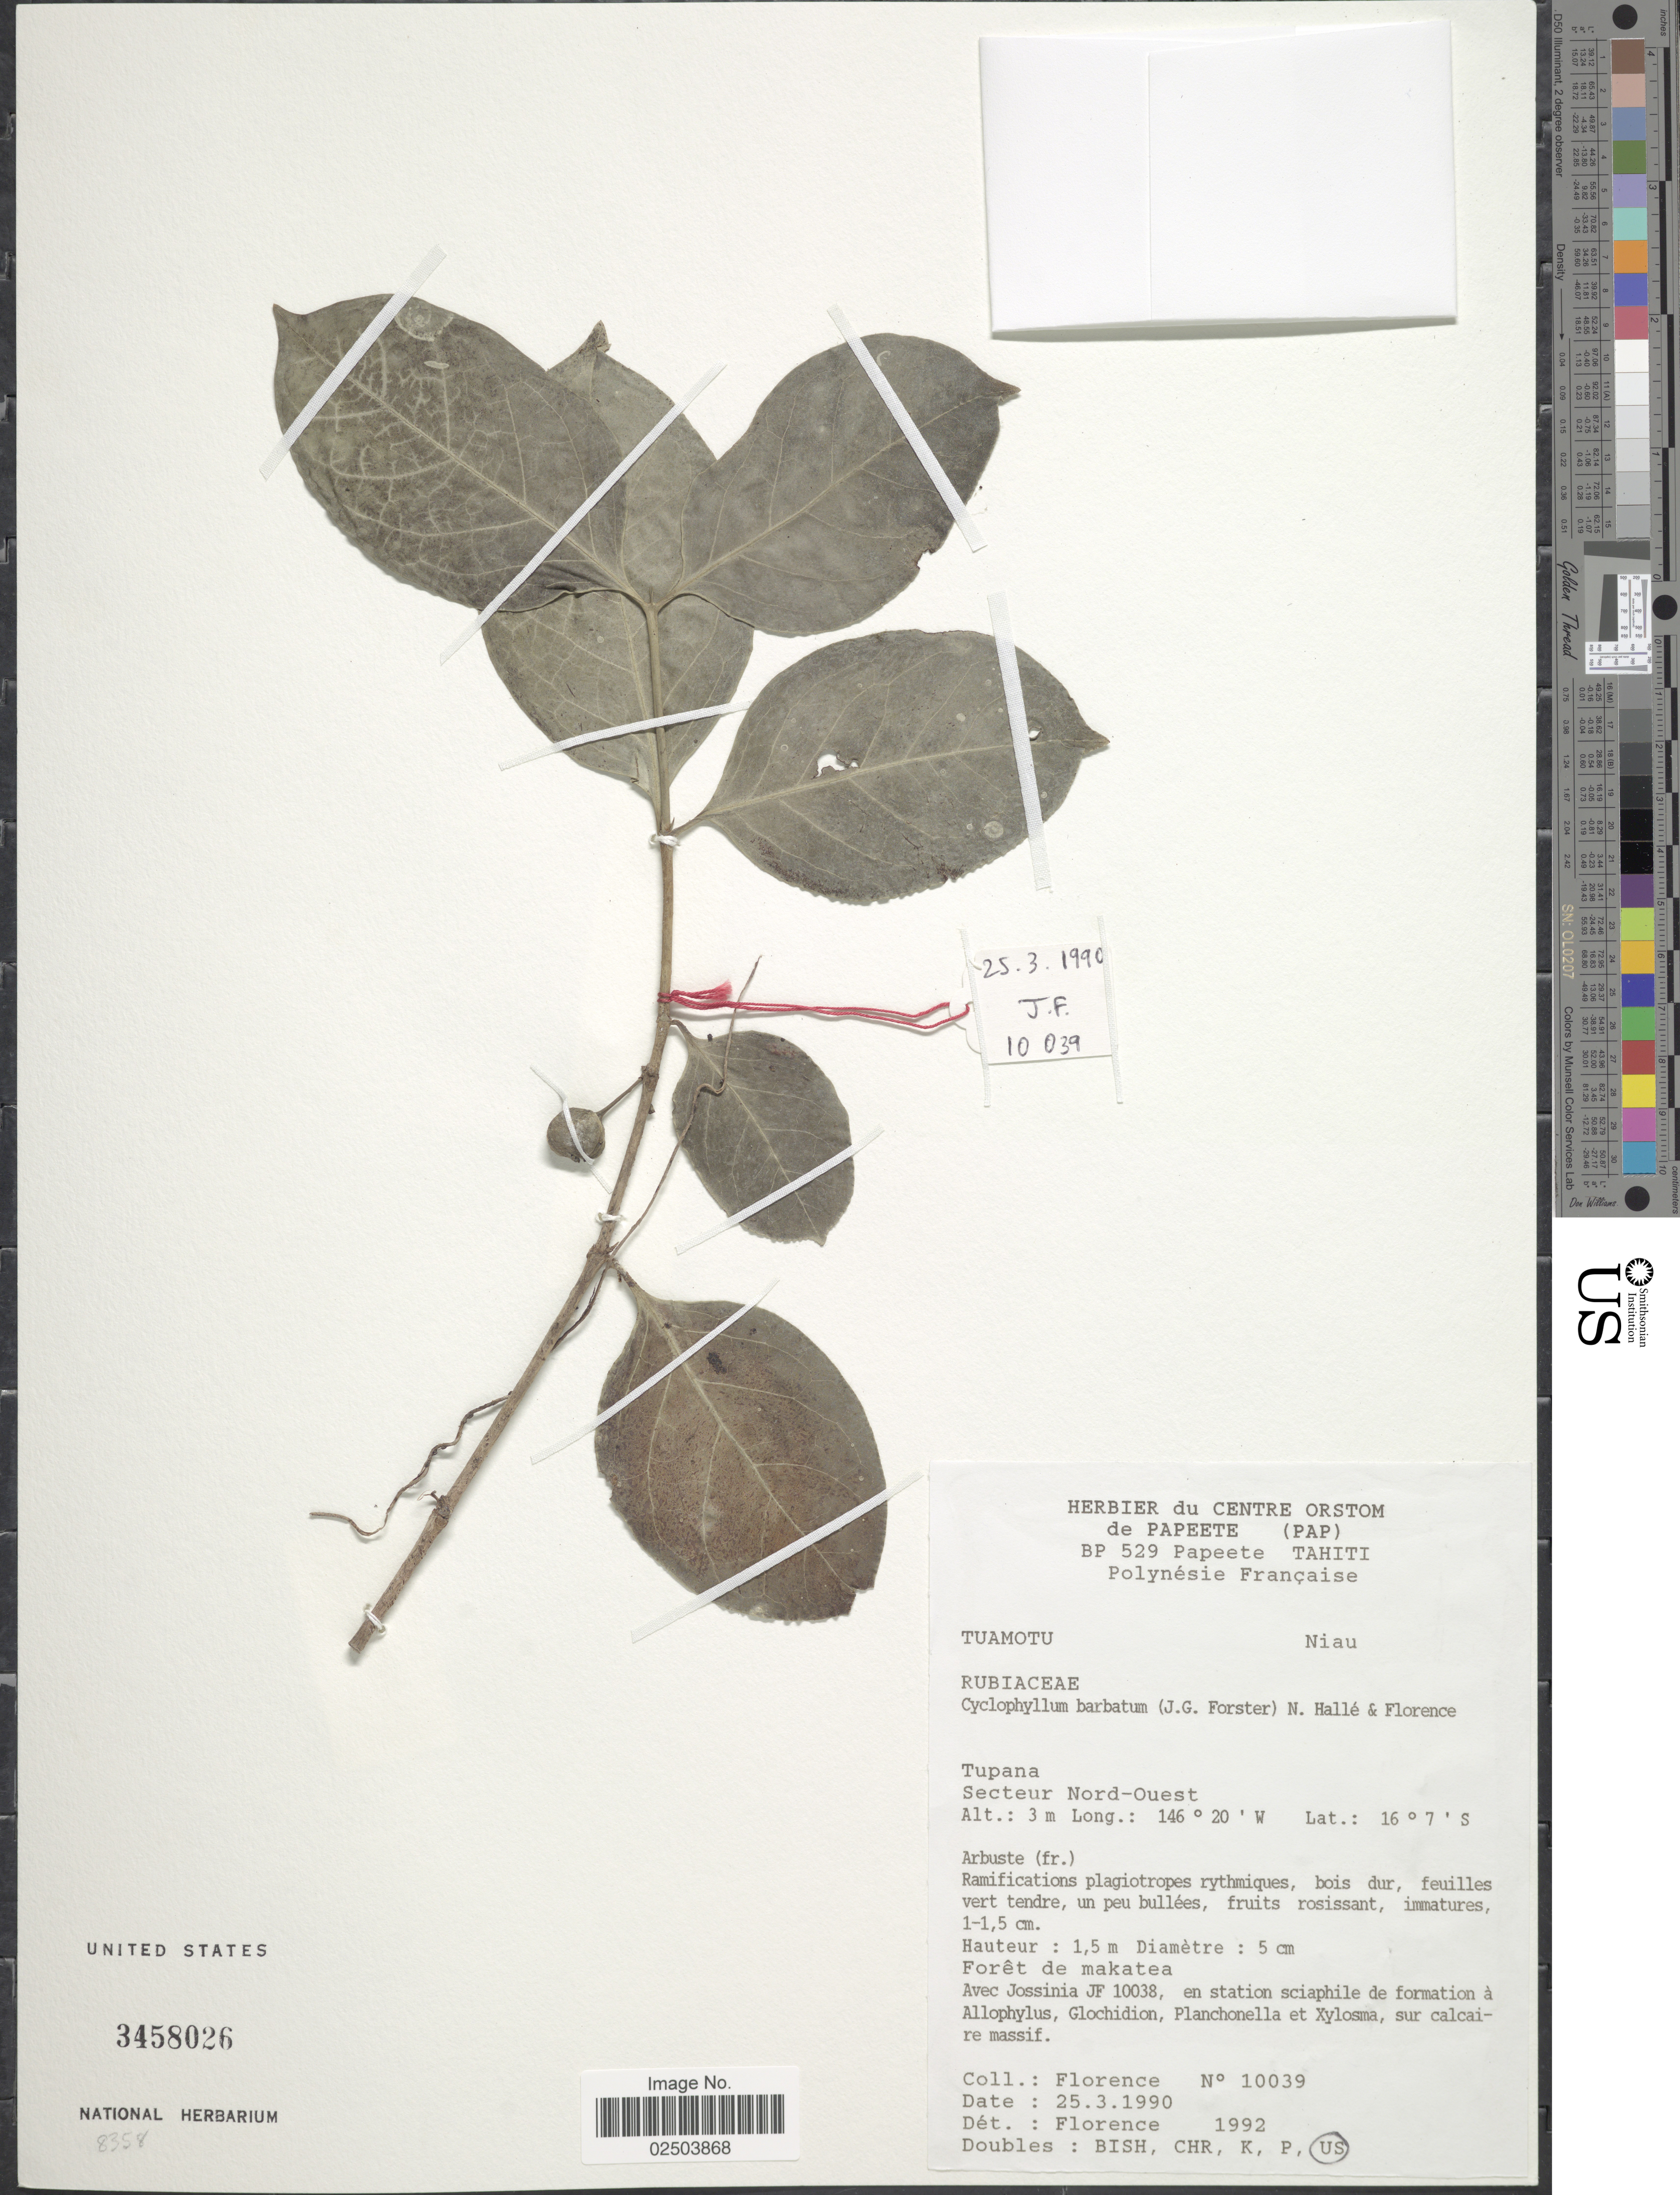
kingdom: Plantae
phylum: Tracheophyta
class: Magnoliopsida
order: Gentianales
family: Rubiaceae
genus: Cyclophyllum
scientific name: Cyclophyllum barbatum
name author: (G. Forst.) N. Hallé & J. Florence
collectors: -. Florence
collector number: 10039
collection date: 1990-03-25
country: French Polynesia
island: Niau Atoll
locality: Tuamotu, Niau. Tupana. Secteur Nord-Ouest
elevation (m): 3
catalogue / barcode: US 3458026